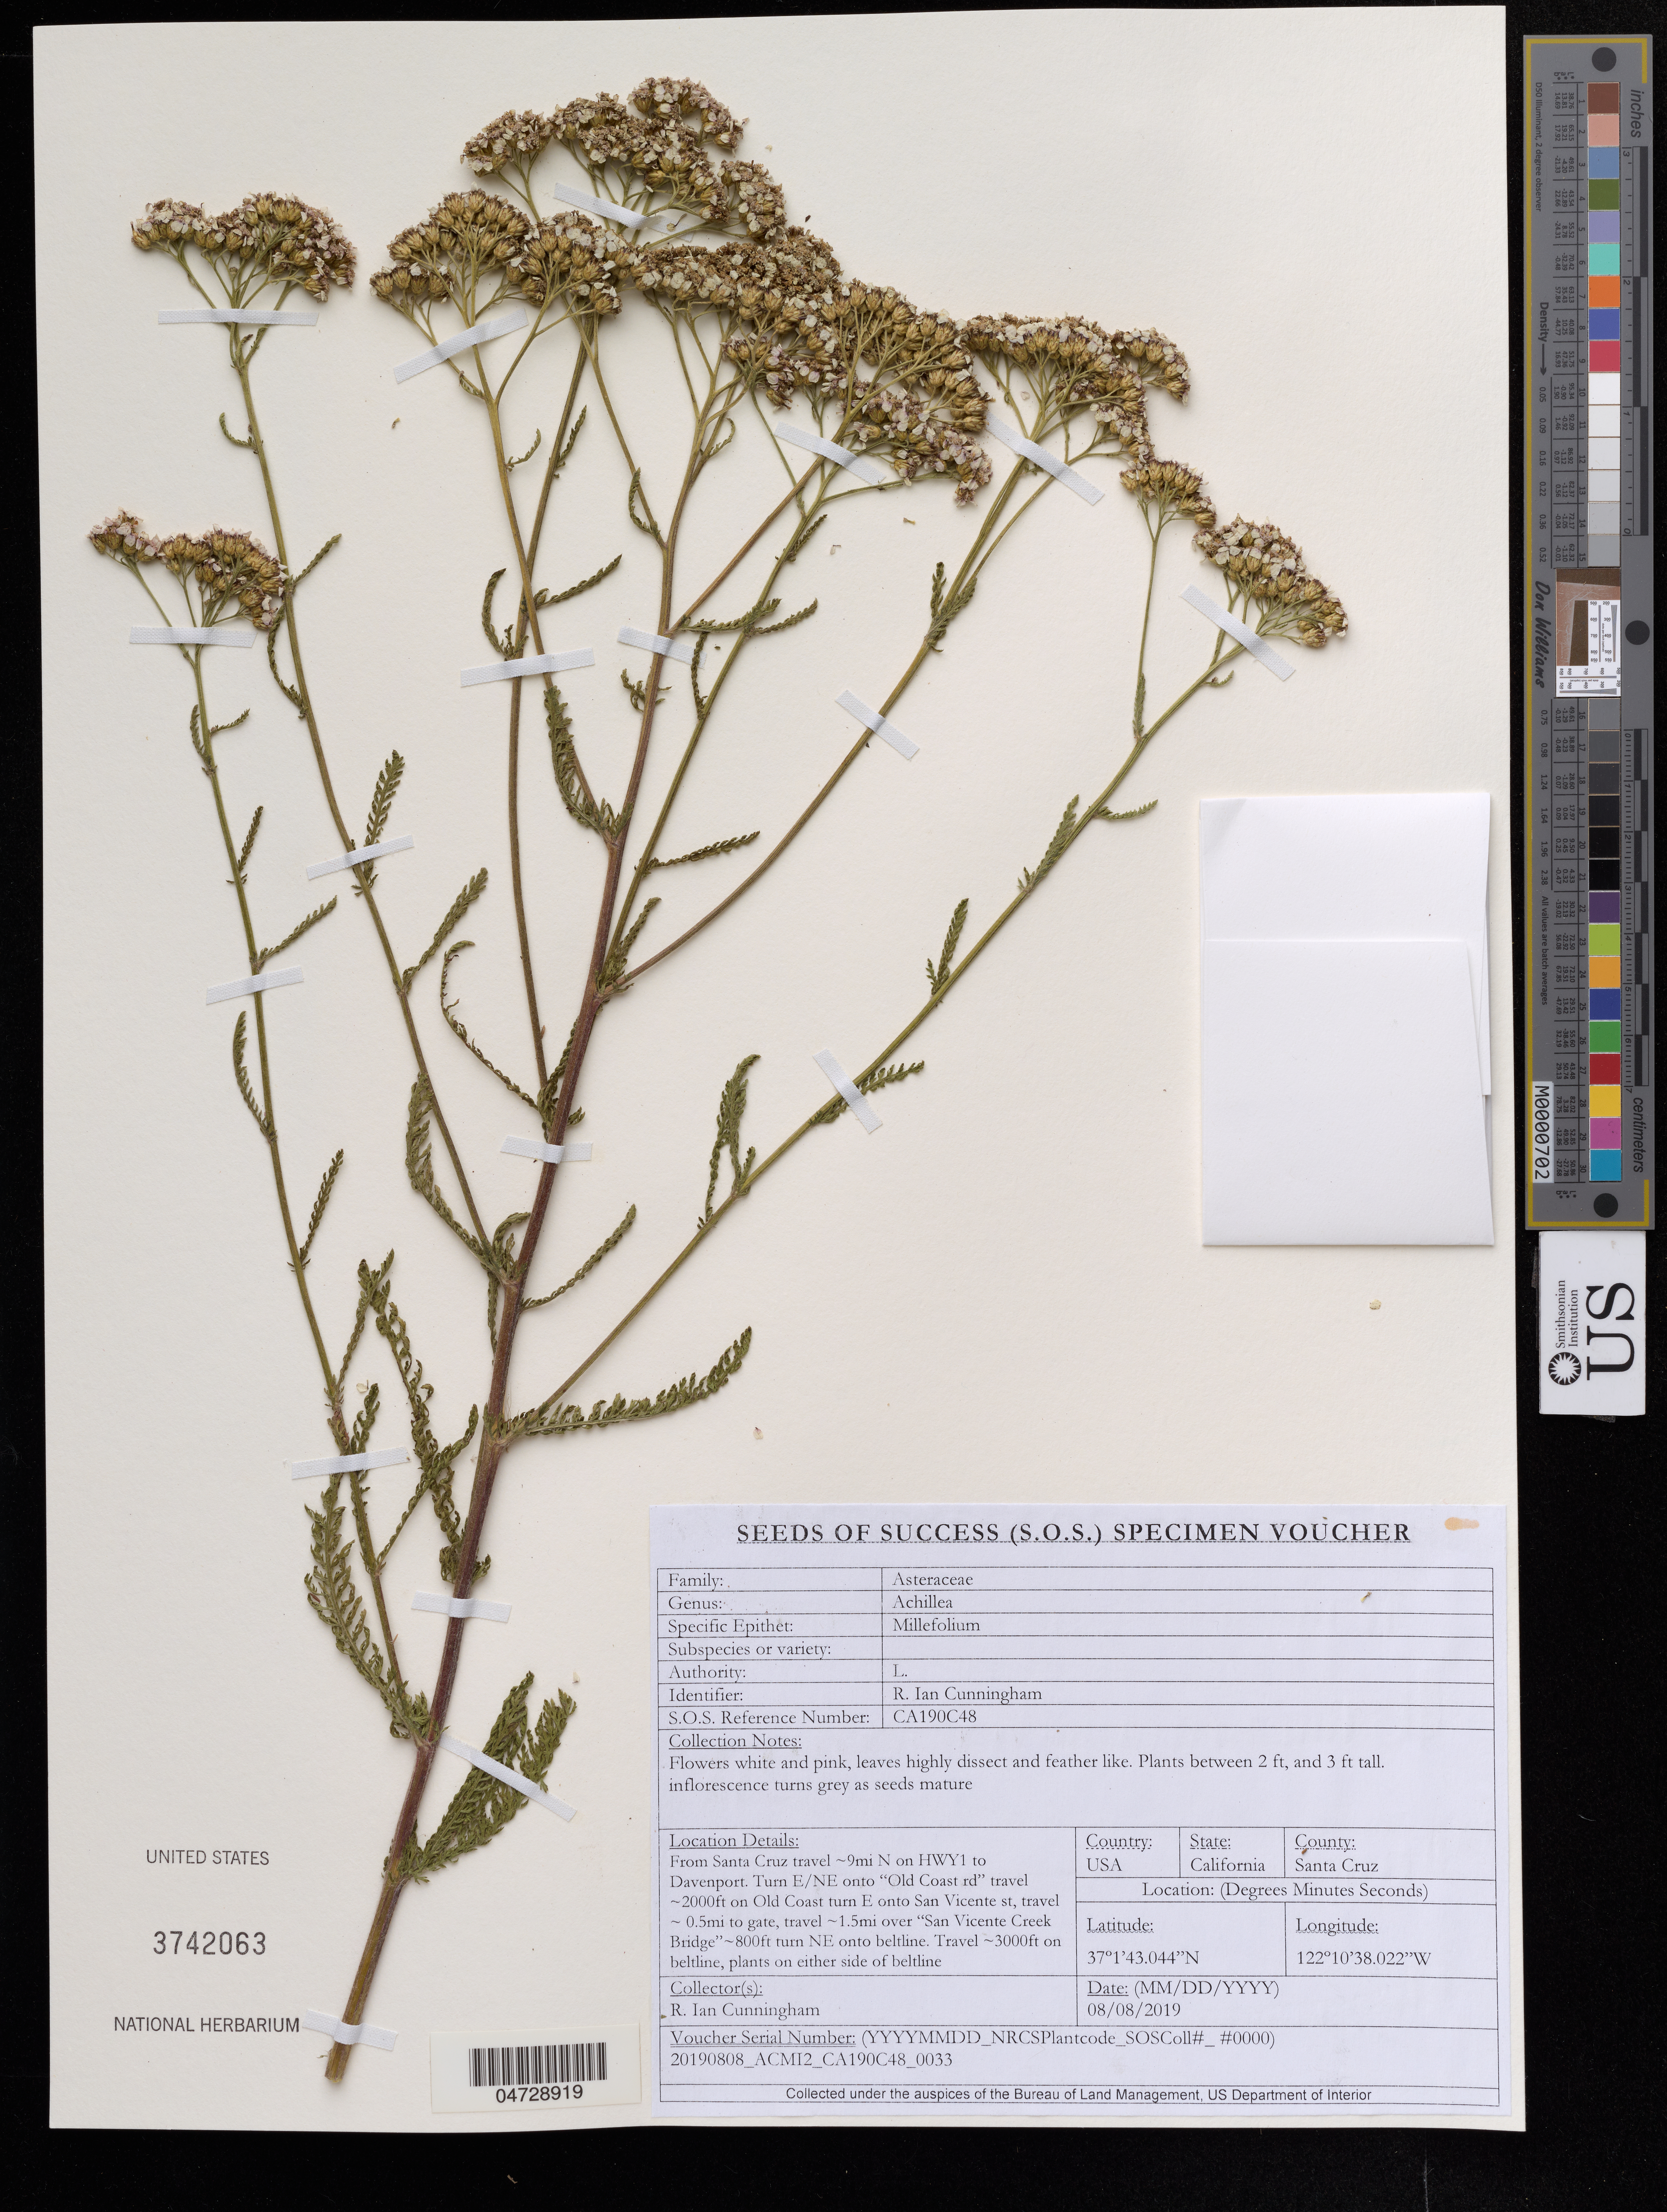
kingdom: Plantae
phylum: Tracheophyta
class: Magnoliopsida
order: Asterales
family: Asteraceae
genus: Achillea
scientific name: Achillea millefolium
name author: L.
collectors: R. Cunningham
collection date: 2019-08-08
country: United States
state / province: California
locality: Santa Cruz, From Santa Cruz travel ~9 mi N on HWY1 to Davenport. Turn E/NE onto "Old Coast rd" travel ~2000ft on Old Coast turn E onto San Vicente st, travel ~0.5mi to gate, travel ~1.5mi over "San Vicente Creek Bridge"~800ft turn NE onto Beltline. Travel ~3000ft on beltline, plants on either side of beltline.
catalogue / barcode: US 3742063